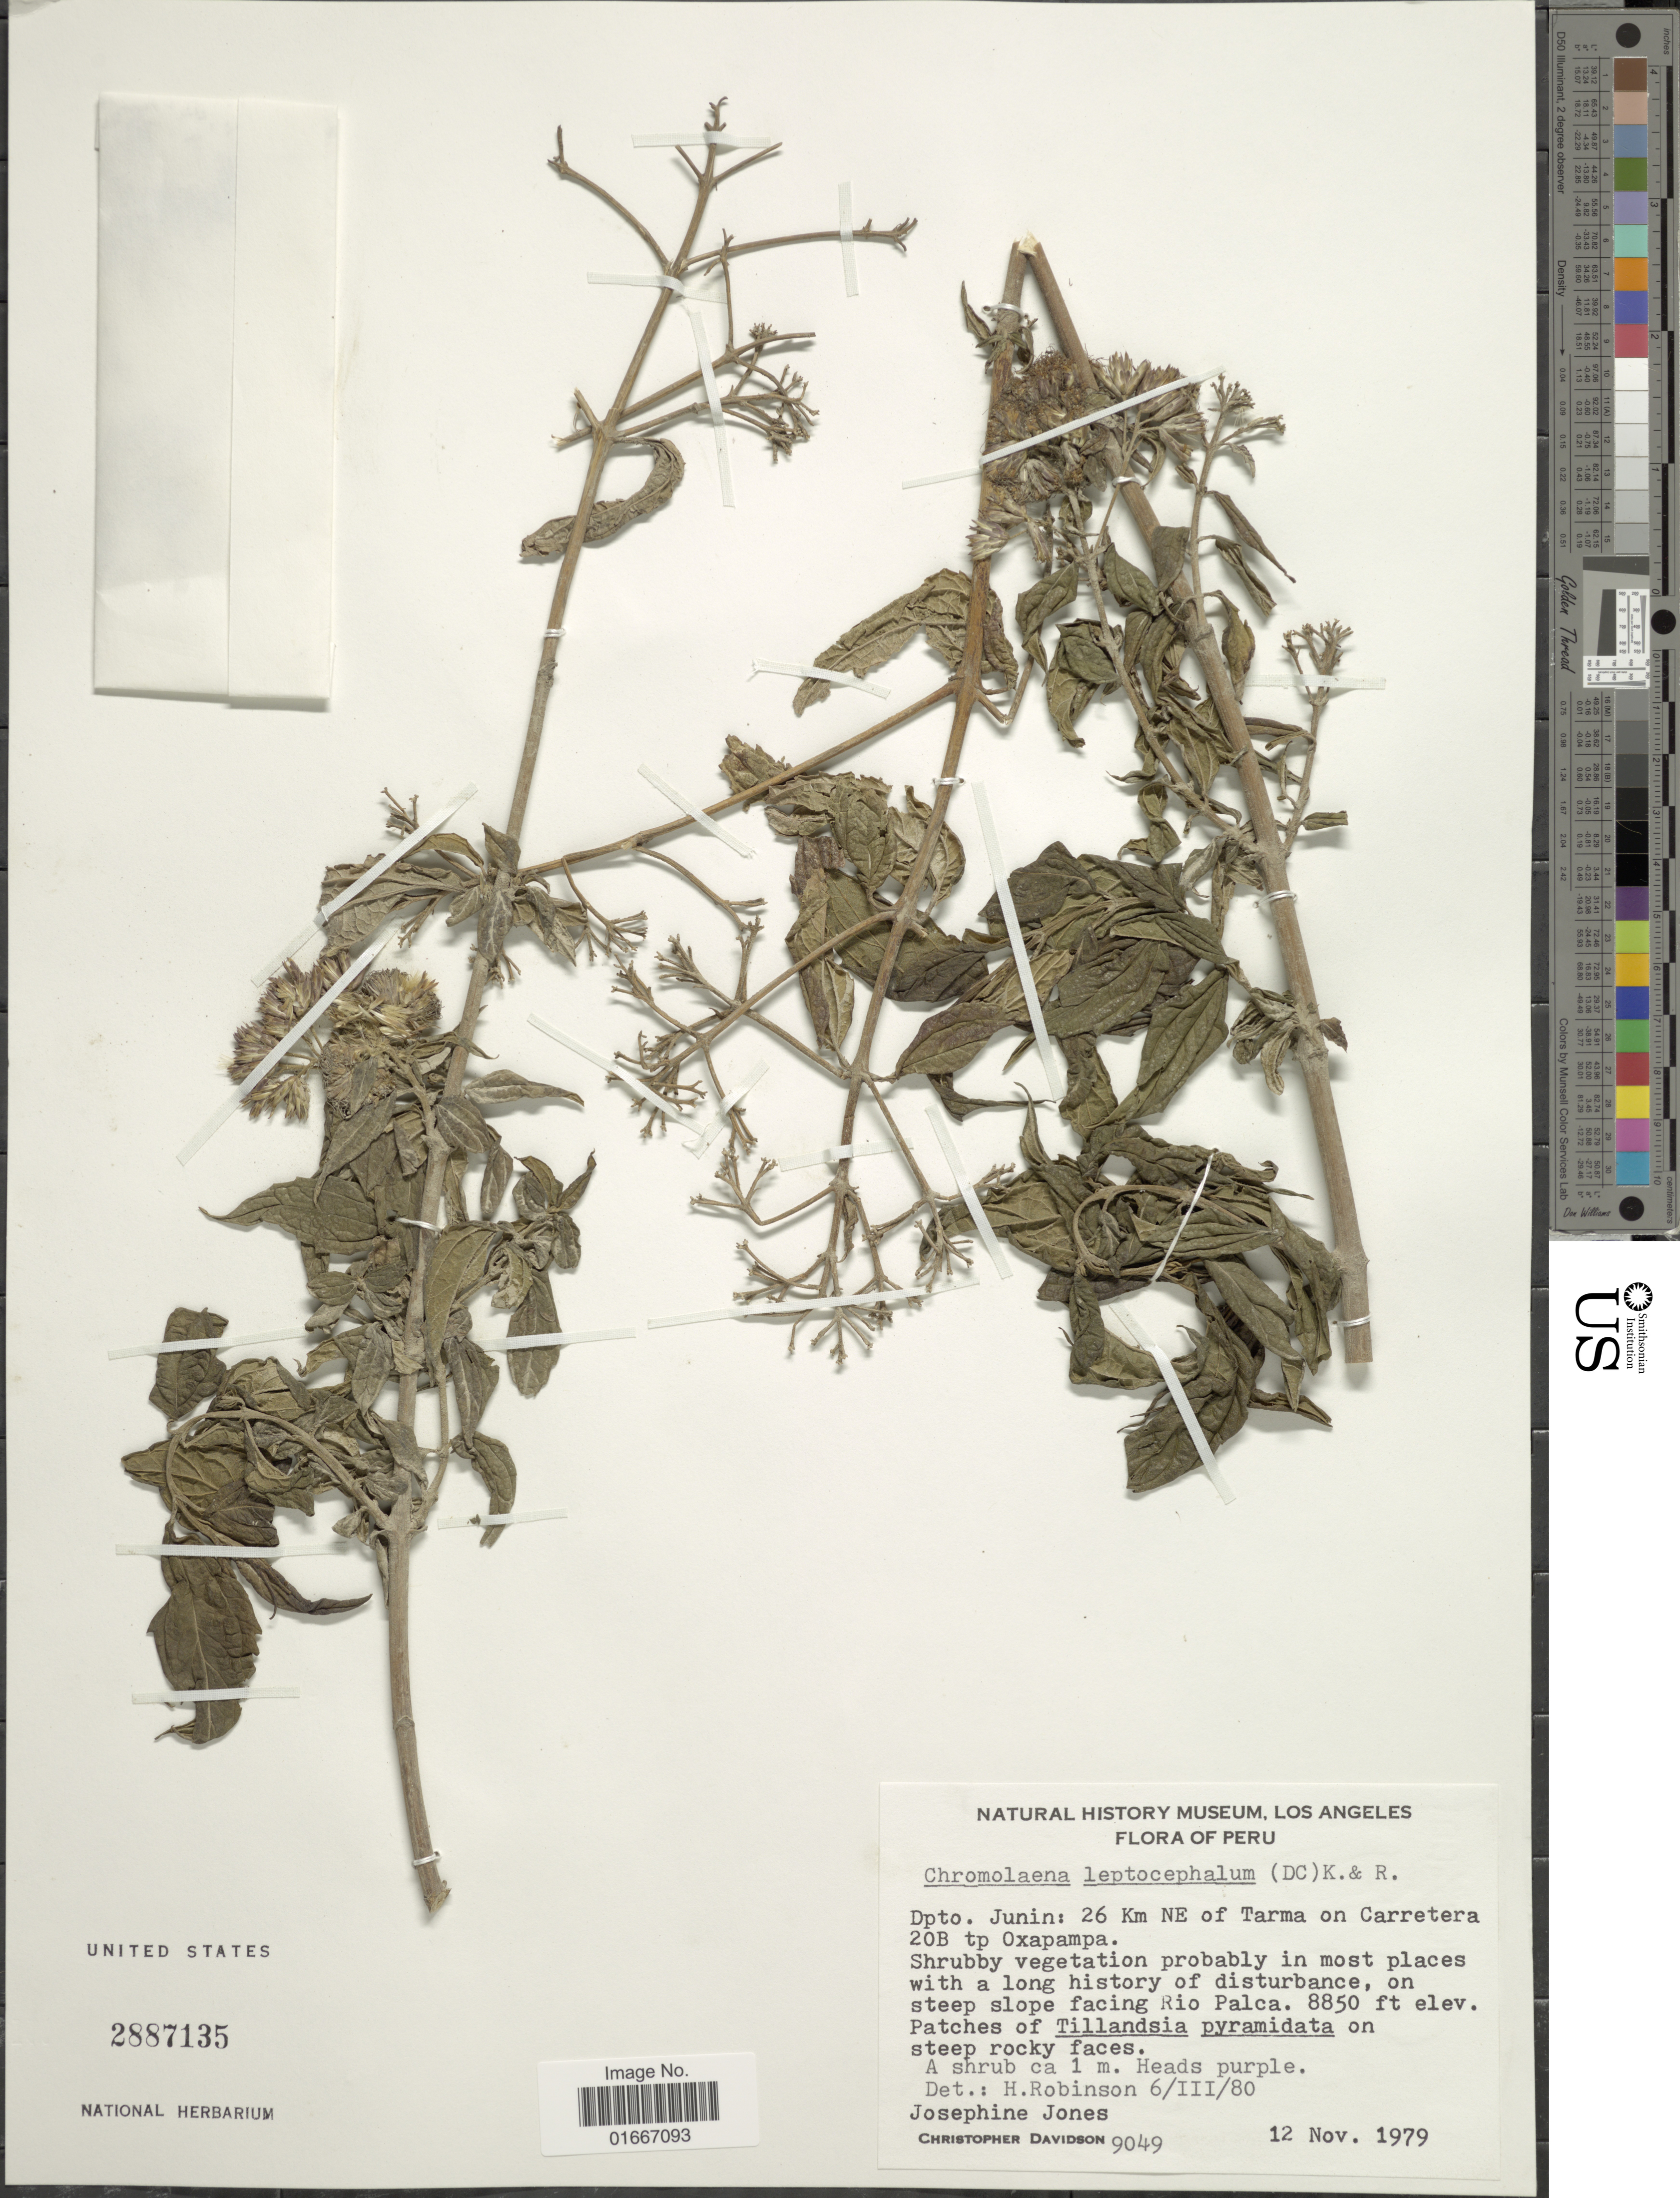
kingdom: Plantae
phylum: Tracheophyta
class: Magnoliopsida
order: Asterales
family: Asteraceae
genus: Chromolaena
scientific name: Chromolaena leptocephala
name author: (DC.) R.M. King & H. Rob.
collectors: J. Jones & C. Davidson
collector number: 9049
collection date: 1979-11-12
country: Peru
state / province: Junín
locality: Peru. Dpto. Junin: 26 Km NE of Tarma on Carretera 20B tp Oxapampa. on steep slope facing Rio Palca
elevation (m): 2697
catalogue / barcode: US 2887135